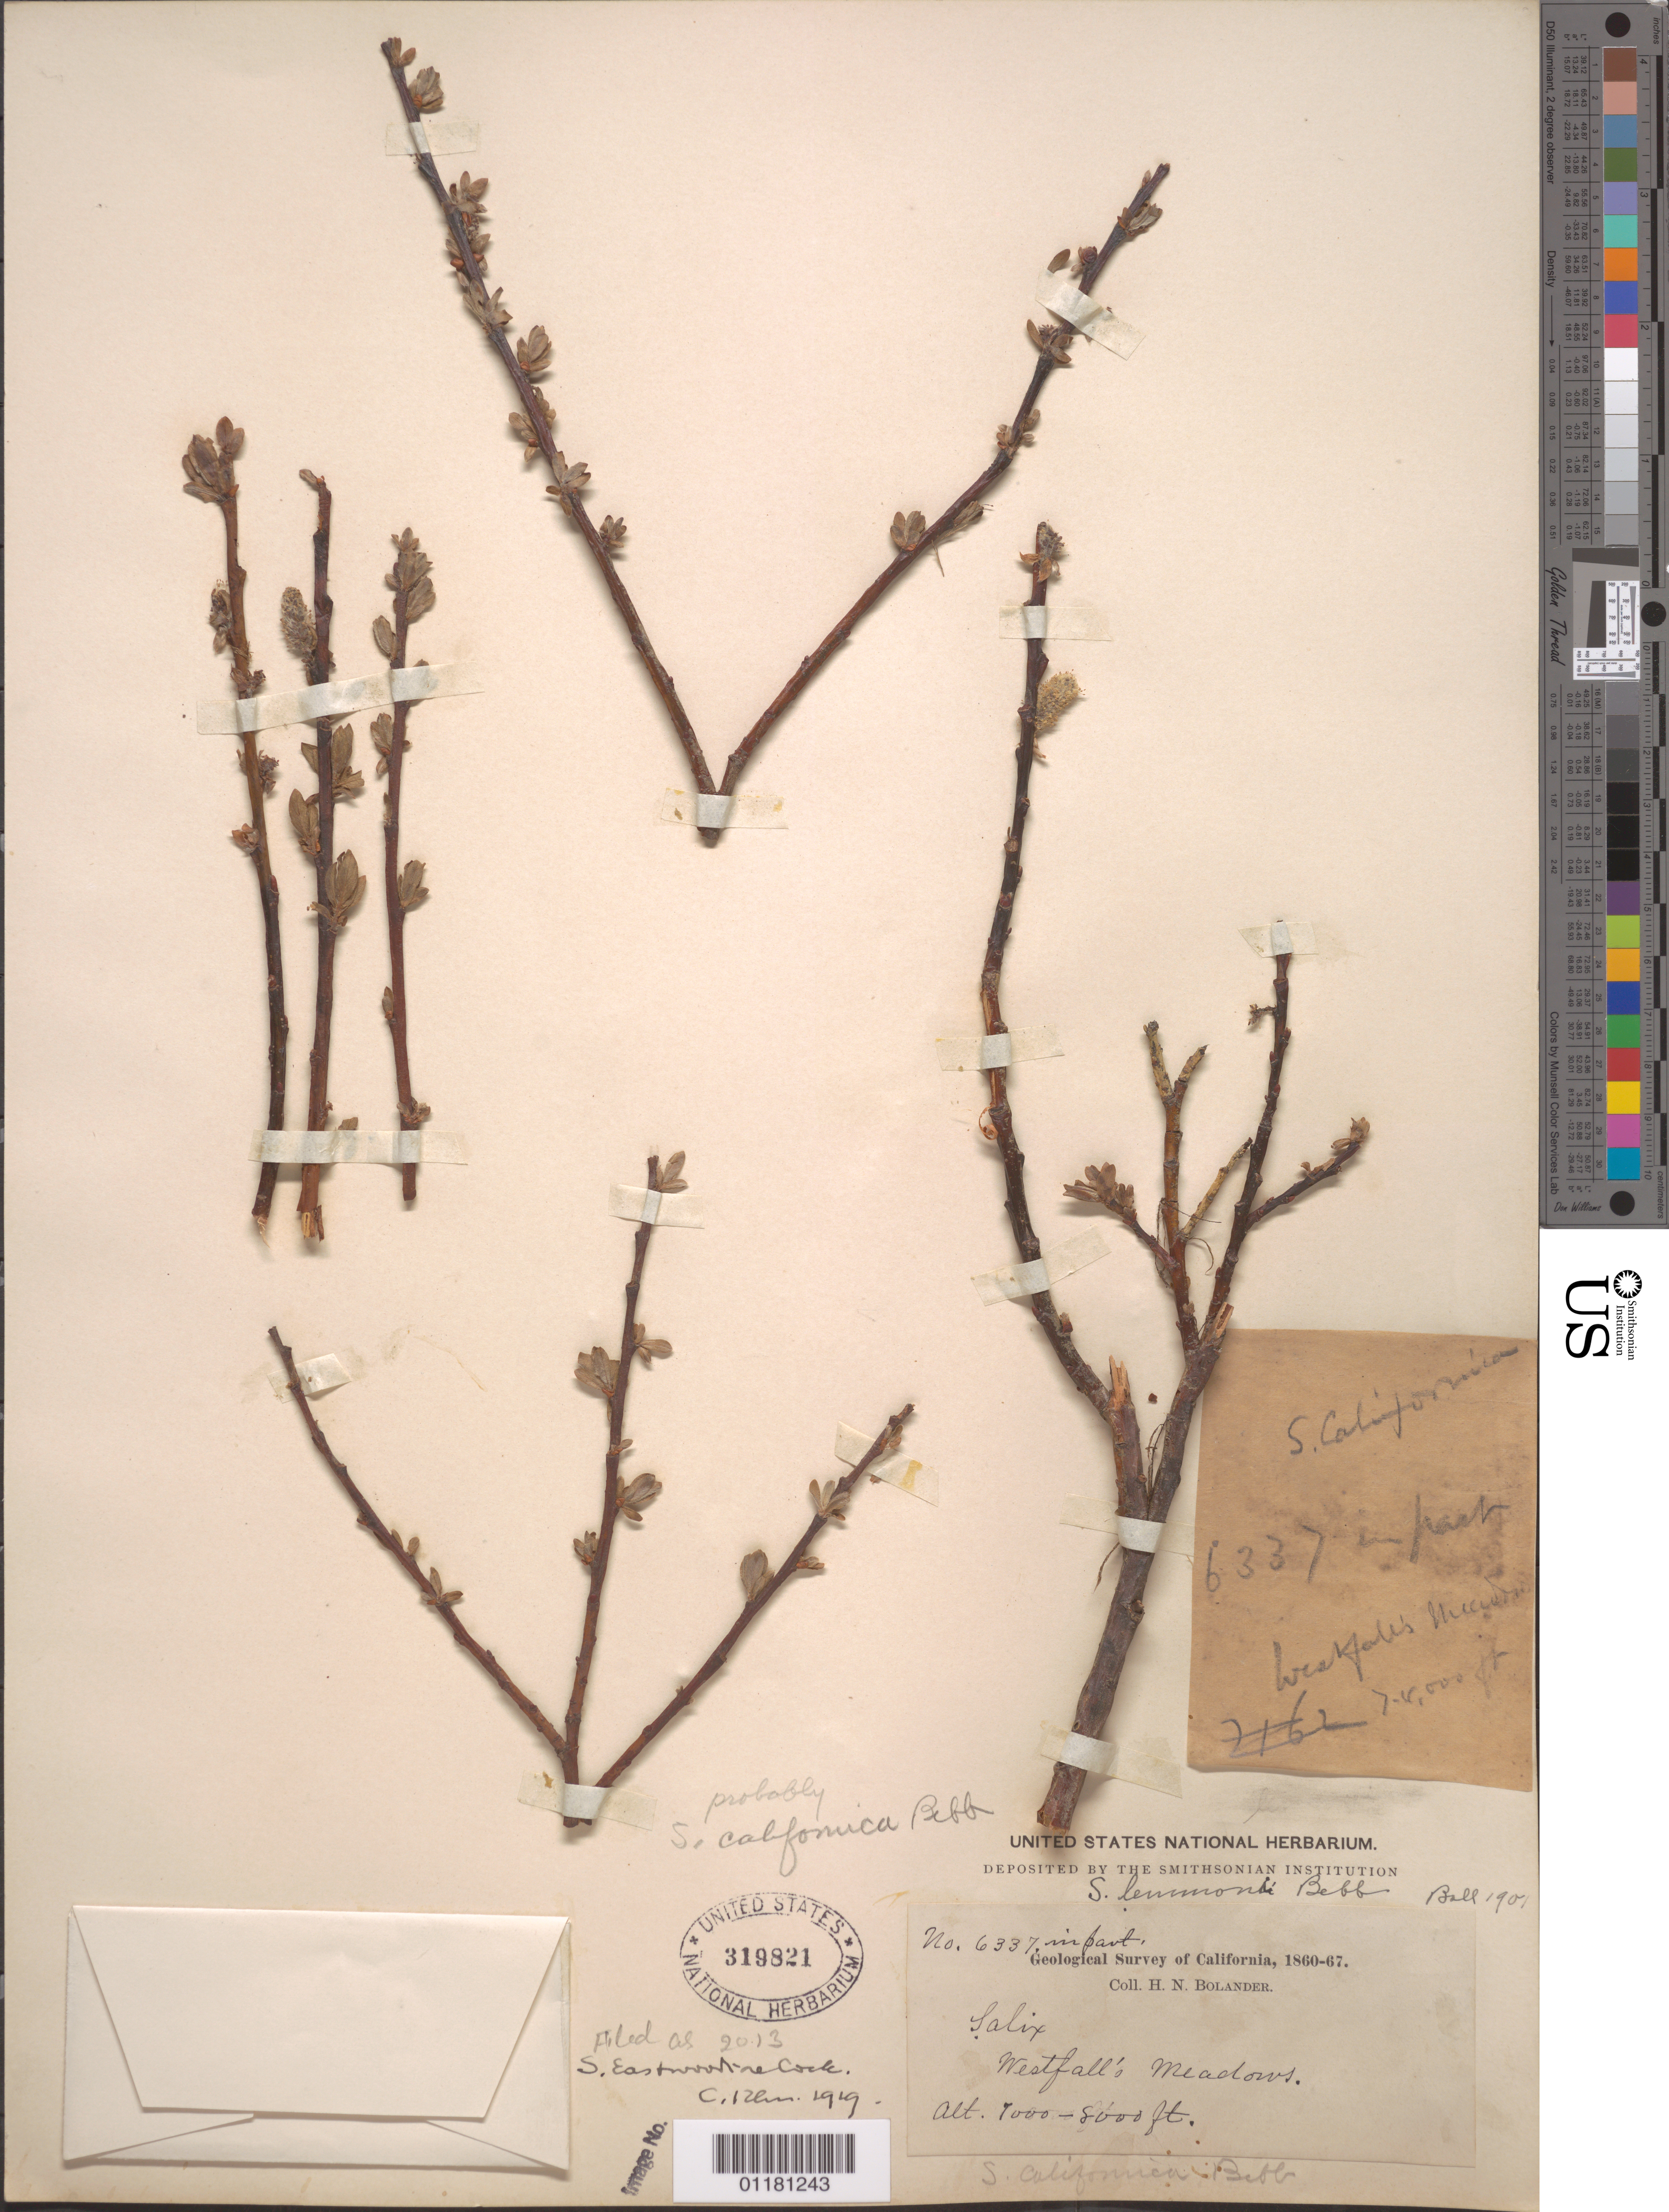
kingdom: Plantae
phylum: Tracheophyta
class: Magnoliopsida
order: Malpighiales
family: Salicaceae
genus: Salix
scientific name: Salix eastwoodiae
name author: Cockerell ex A. Heller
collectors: H. Bolander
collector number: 6337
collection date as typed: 1860 to -- --- 1867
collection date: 1860/1867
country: United States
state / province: California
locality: Westfall's Meadows.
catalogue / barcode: US 319821